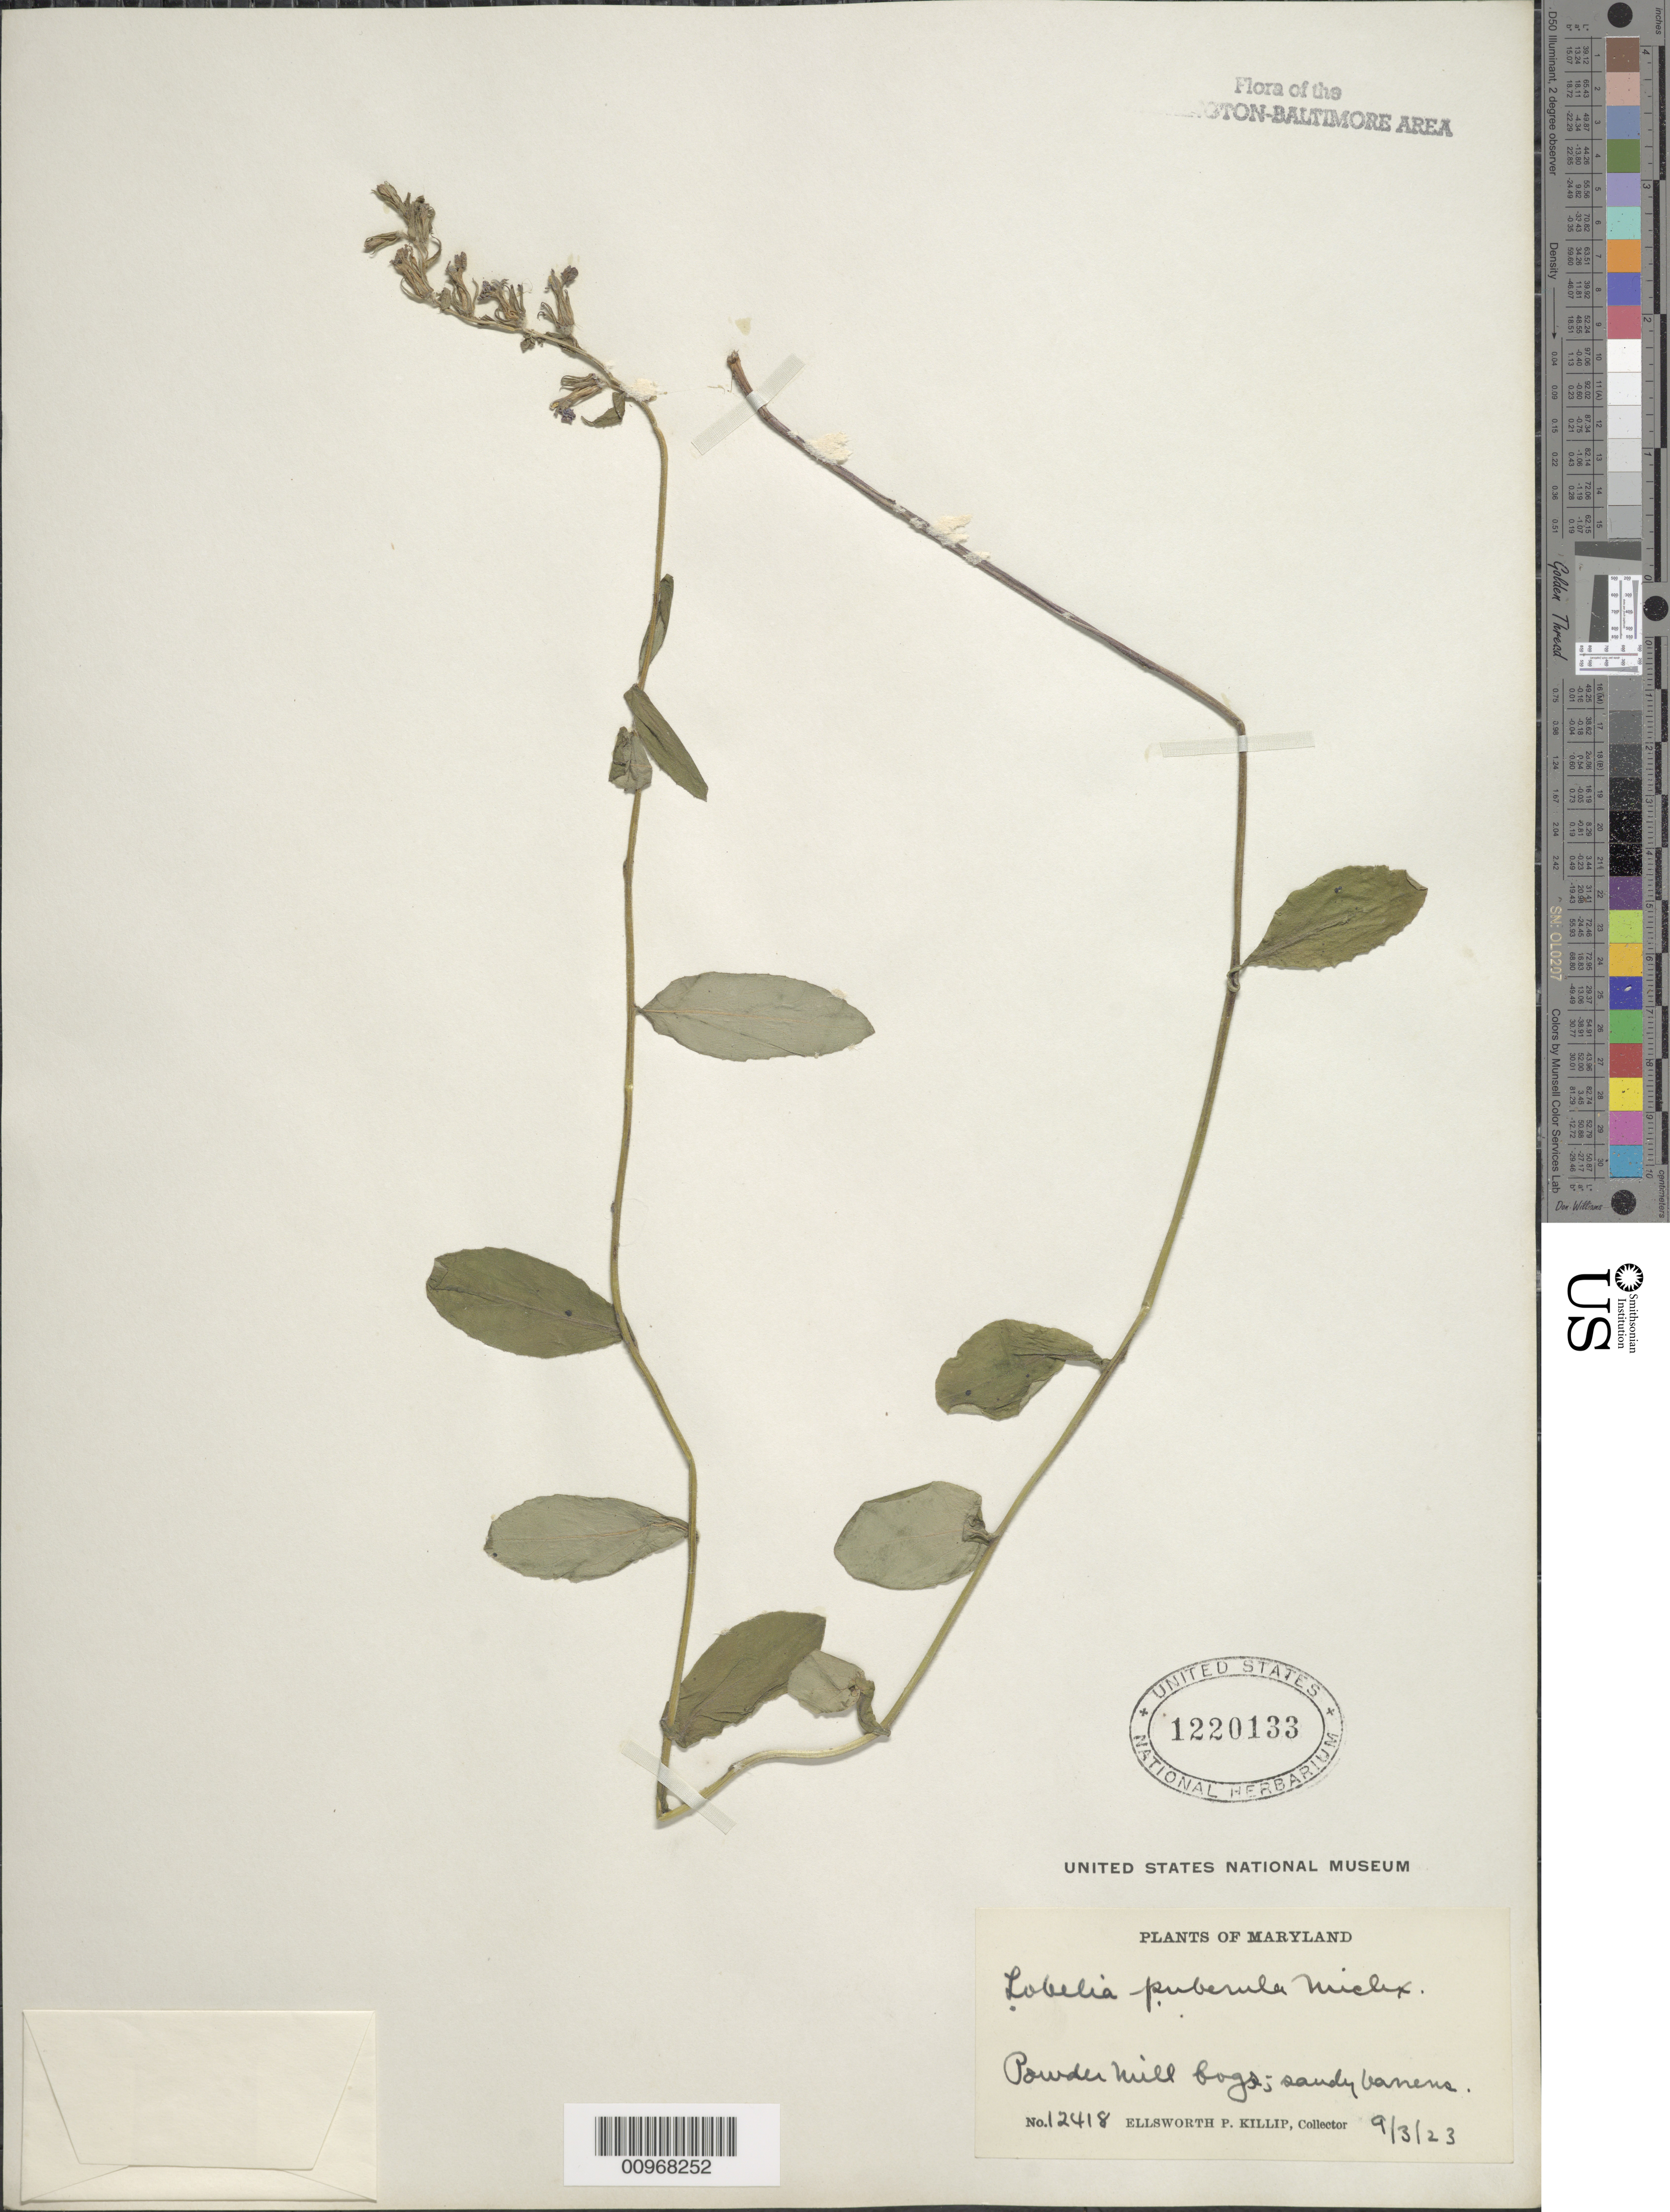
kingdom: Plantae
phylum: Tracheophyta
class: Magnoliopsida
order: Asterales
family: Campanulaceae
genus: Lobelia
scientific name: Lobelia puberula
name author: Michx.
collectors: E. P. Killip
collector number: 12418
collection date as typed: Transcribed d/m/y: 3/9/23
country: United States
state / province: Maryland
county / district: Prince George's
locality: Powder hill bogs; sandy barrens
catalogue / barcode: US 1220133